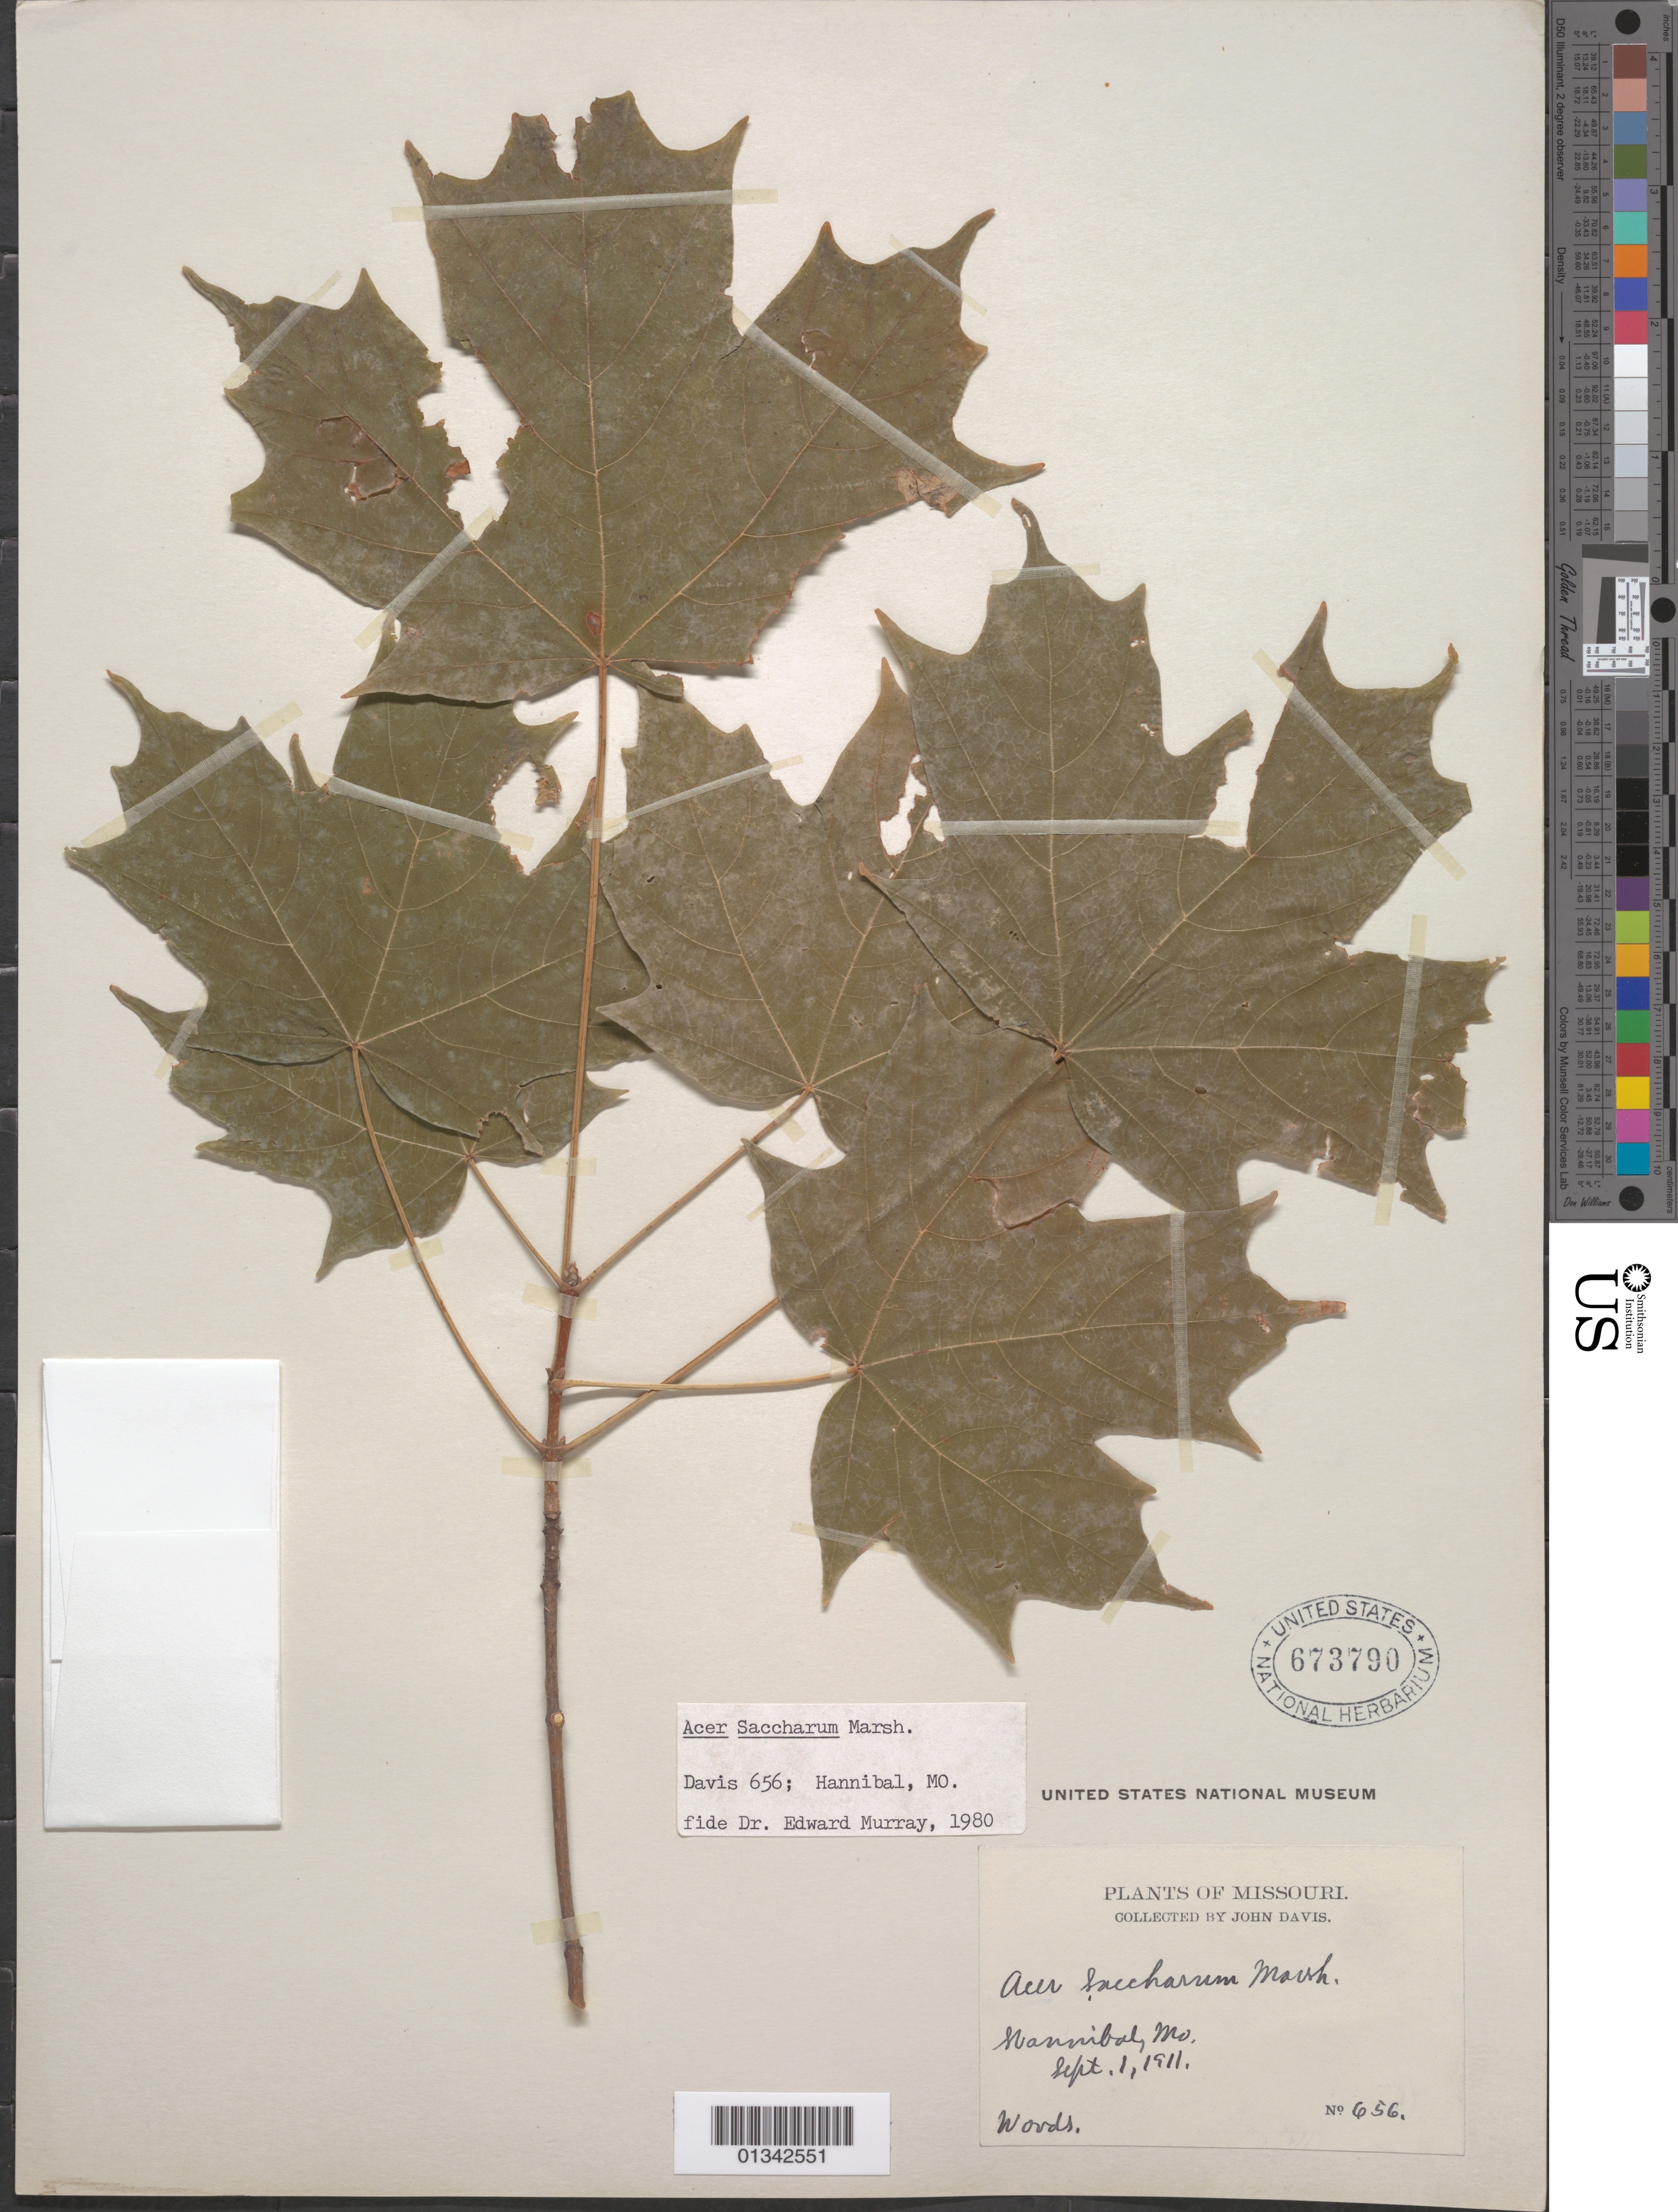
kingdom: Plantae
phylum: Tracheophyta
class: Magnoliopsida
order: Sapindales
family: Sapindaceae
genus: Acer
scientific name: Acer saccharum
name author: Marshall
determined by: Murray, Edward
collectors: E. J. Palmer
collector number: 656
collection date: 1911-09-01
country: United States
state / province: Missouri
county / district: Marion / Ralls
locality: Hannibal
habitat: Woods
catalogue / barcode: US 673790